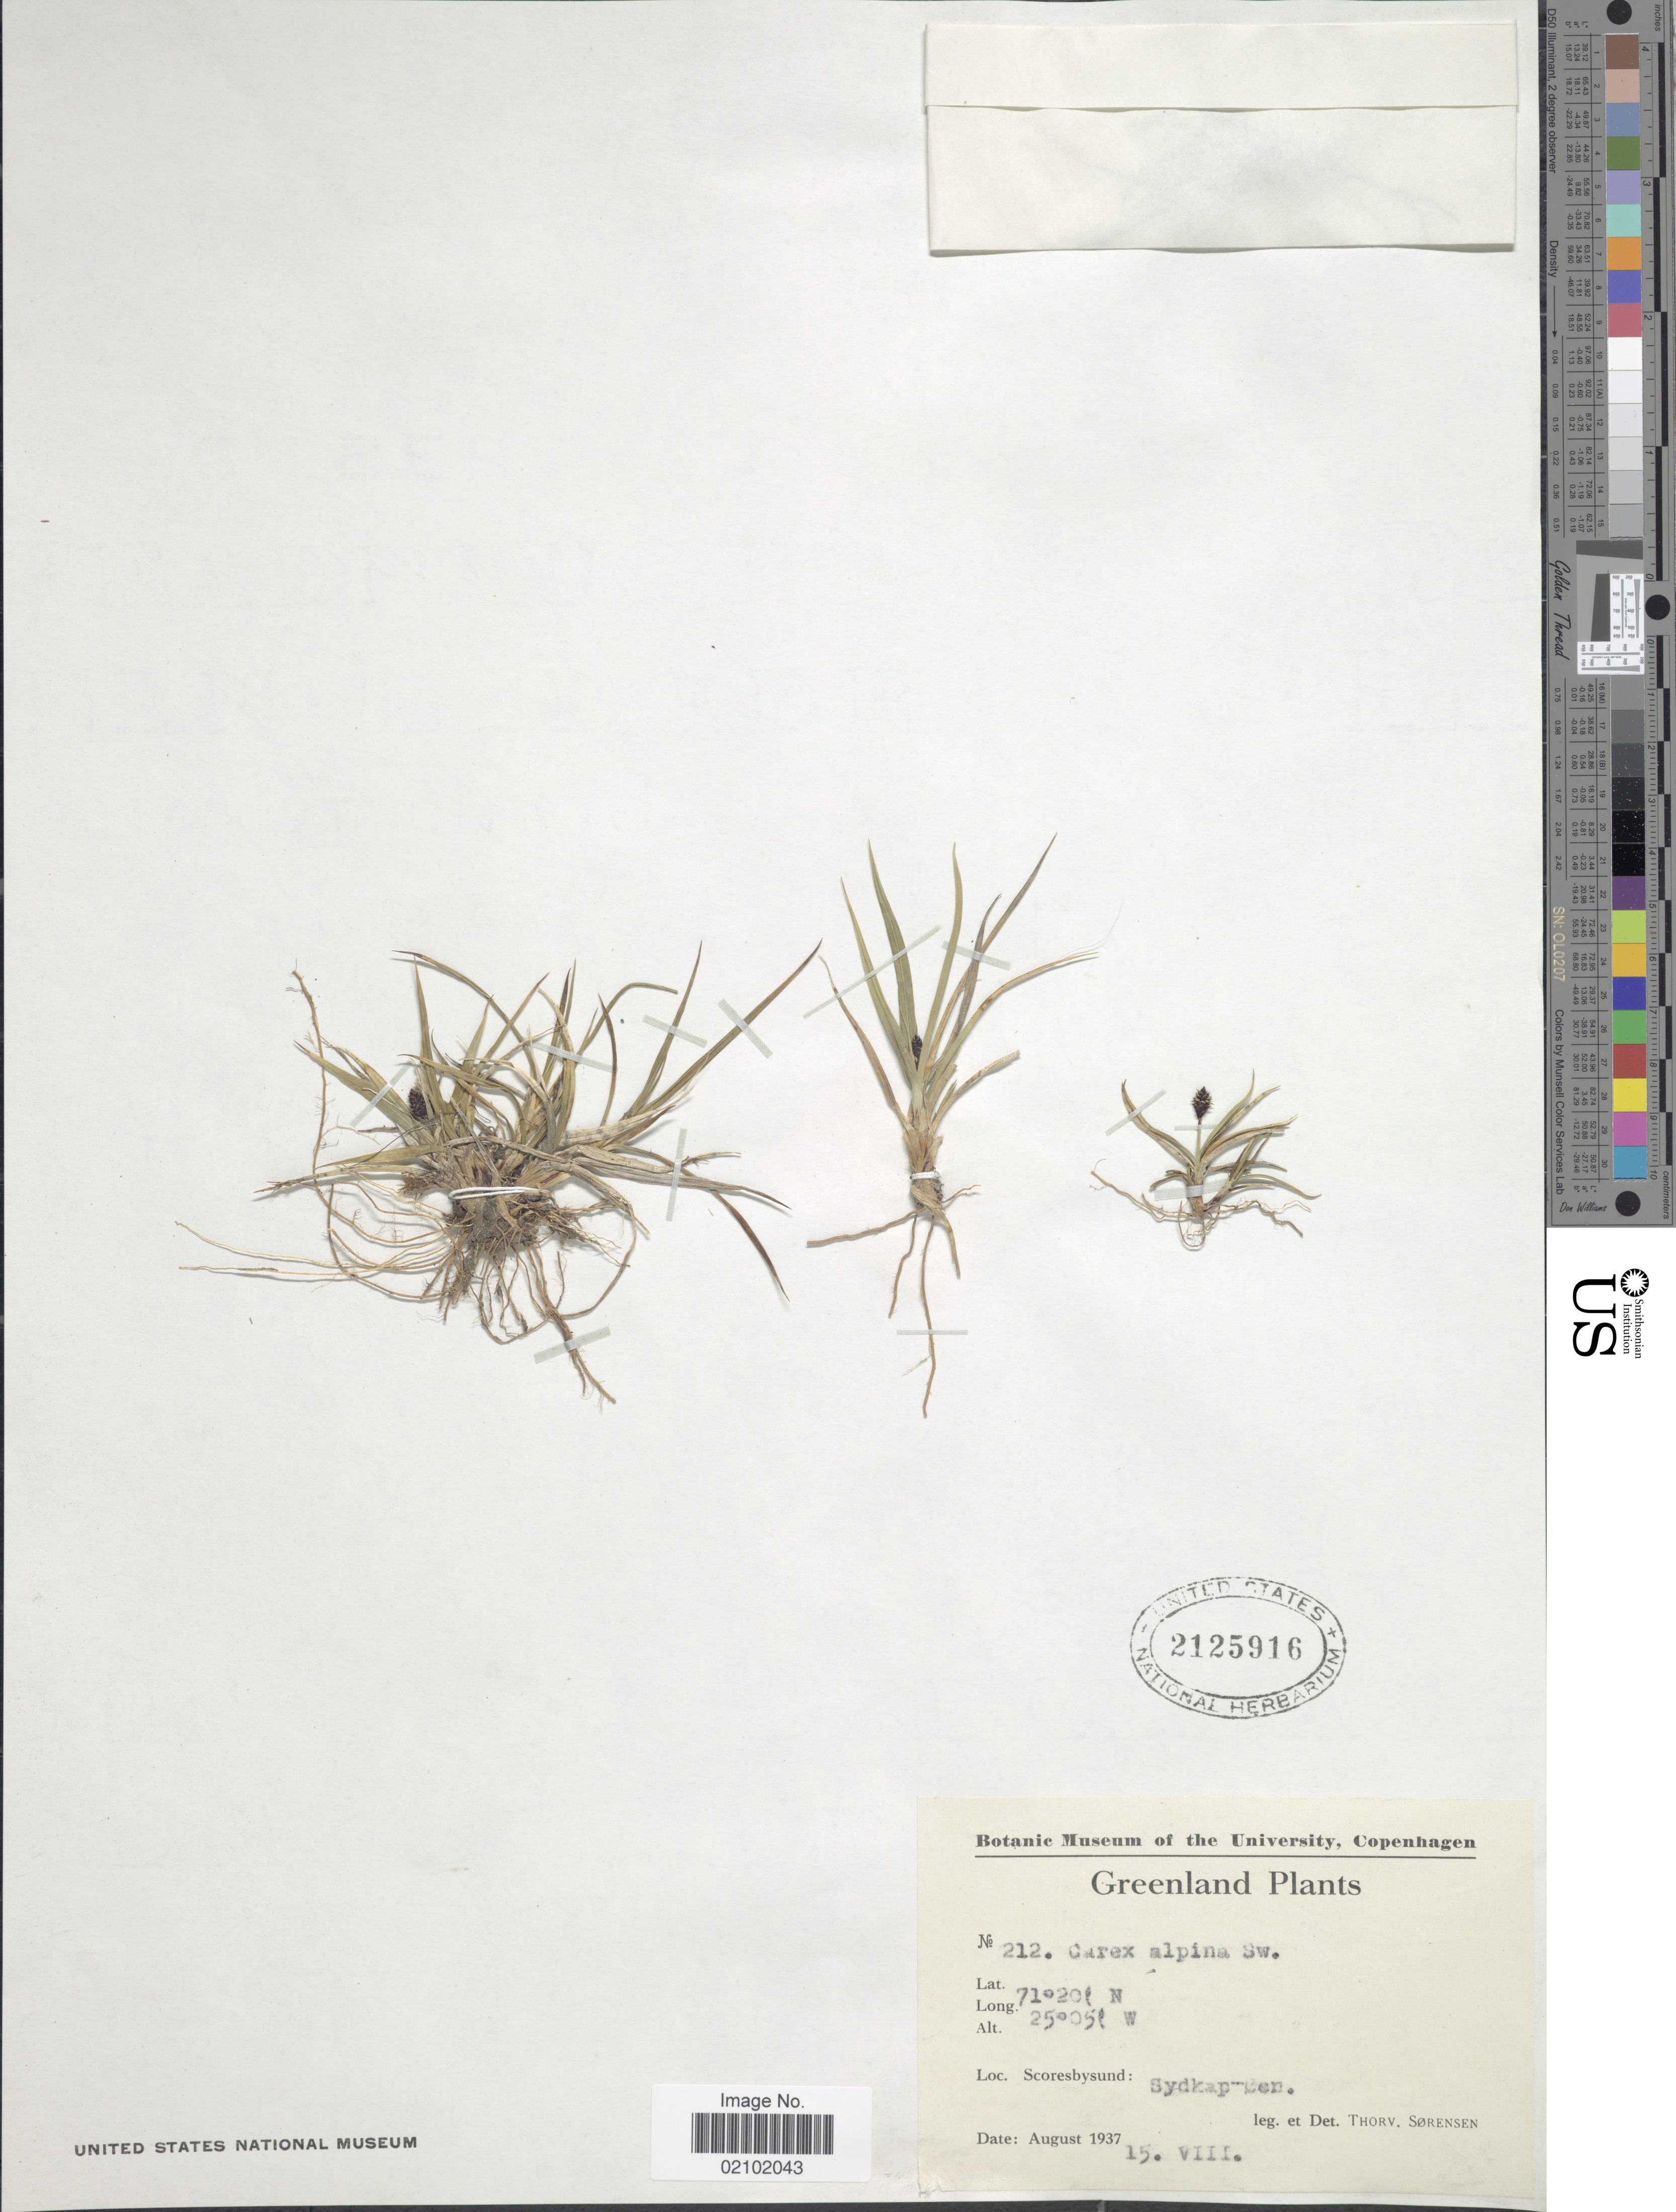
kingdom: Plantae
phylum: Tracheophyta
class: Liliopsida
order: Poales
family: Cyperaceae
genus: Carex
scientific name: Carex norvegica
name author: Retz.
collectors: T. Sorensen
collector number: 212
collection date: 1937-08-15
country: Greenland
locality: Scoresbysund: Sydkap Øen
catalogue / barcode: US 2125916